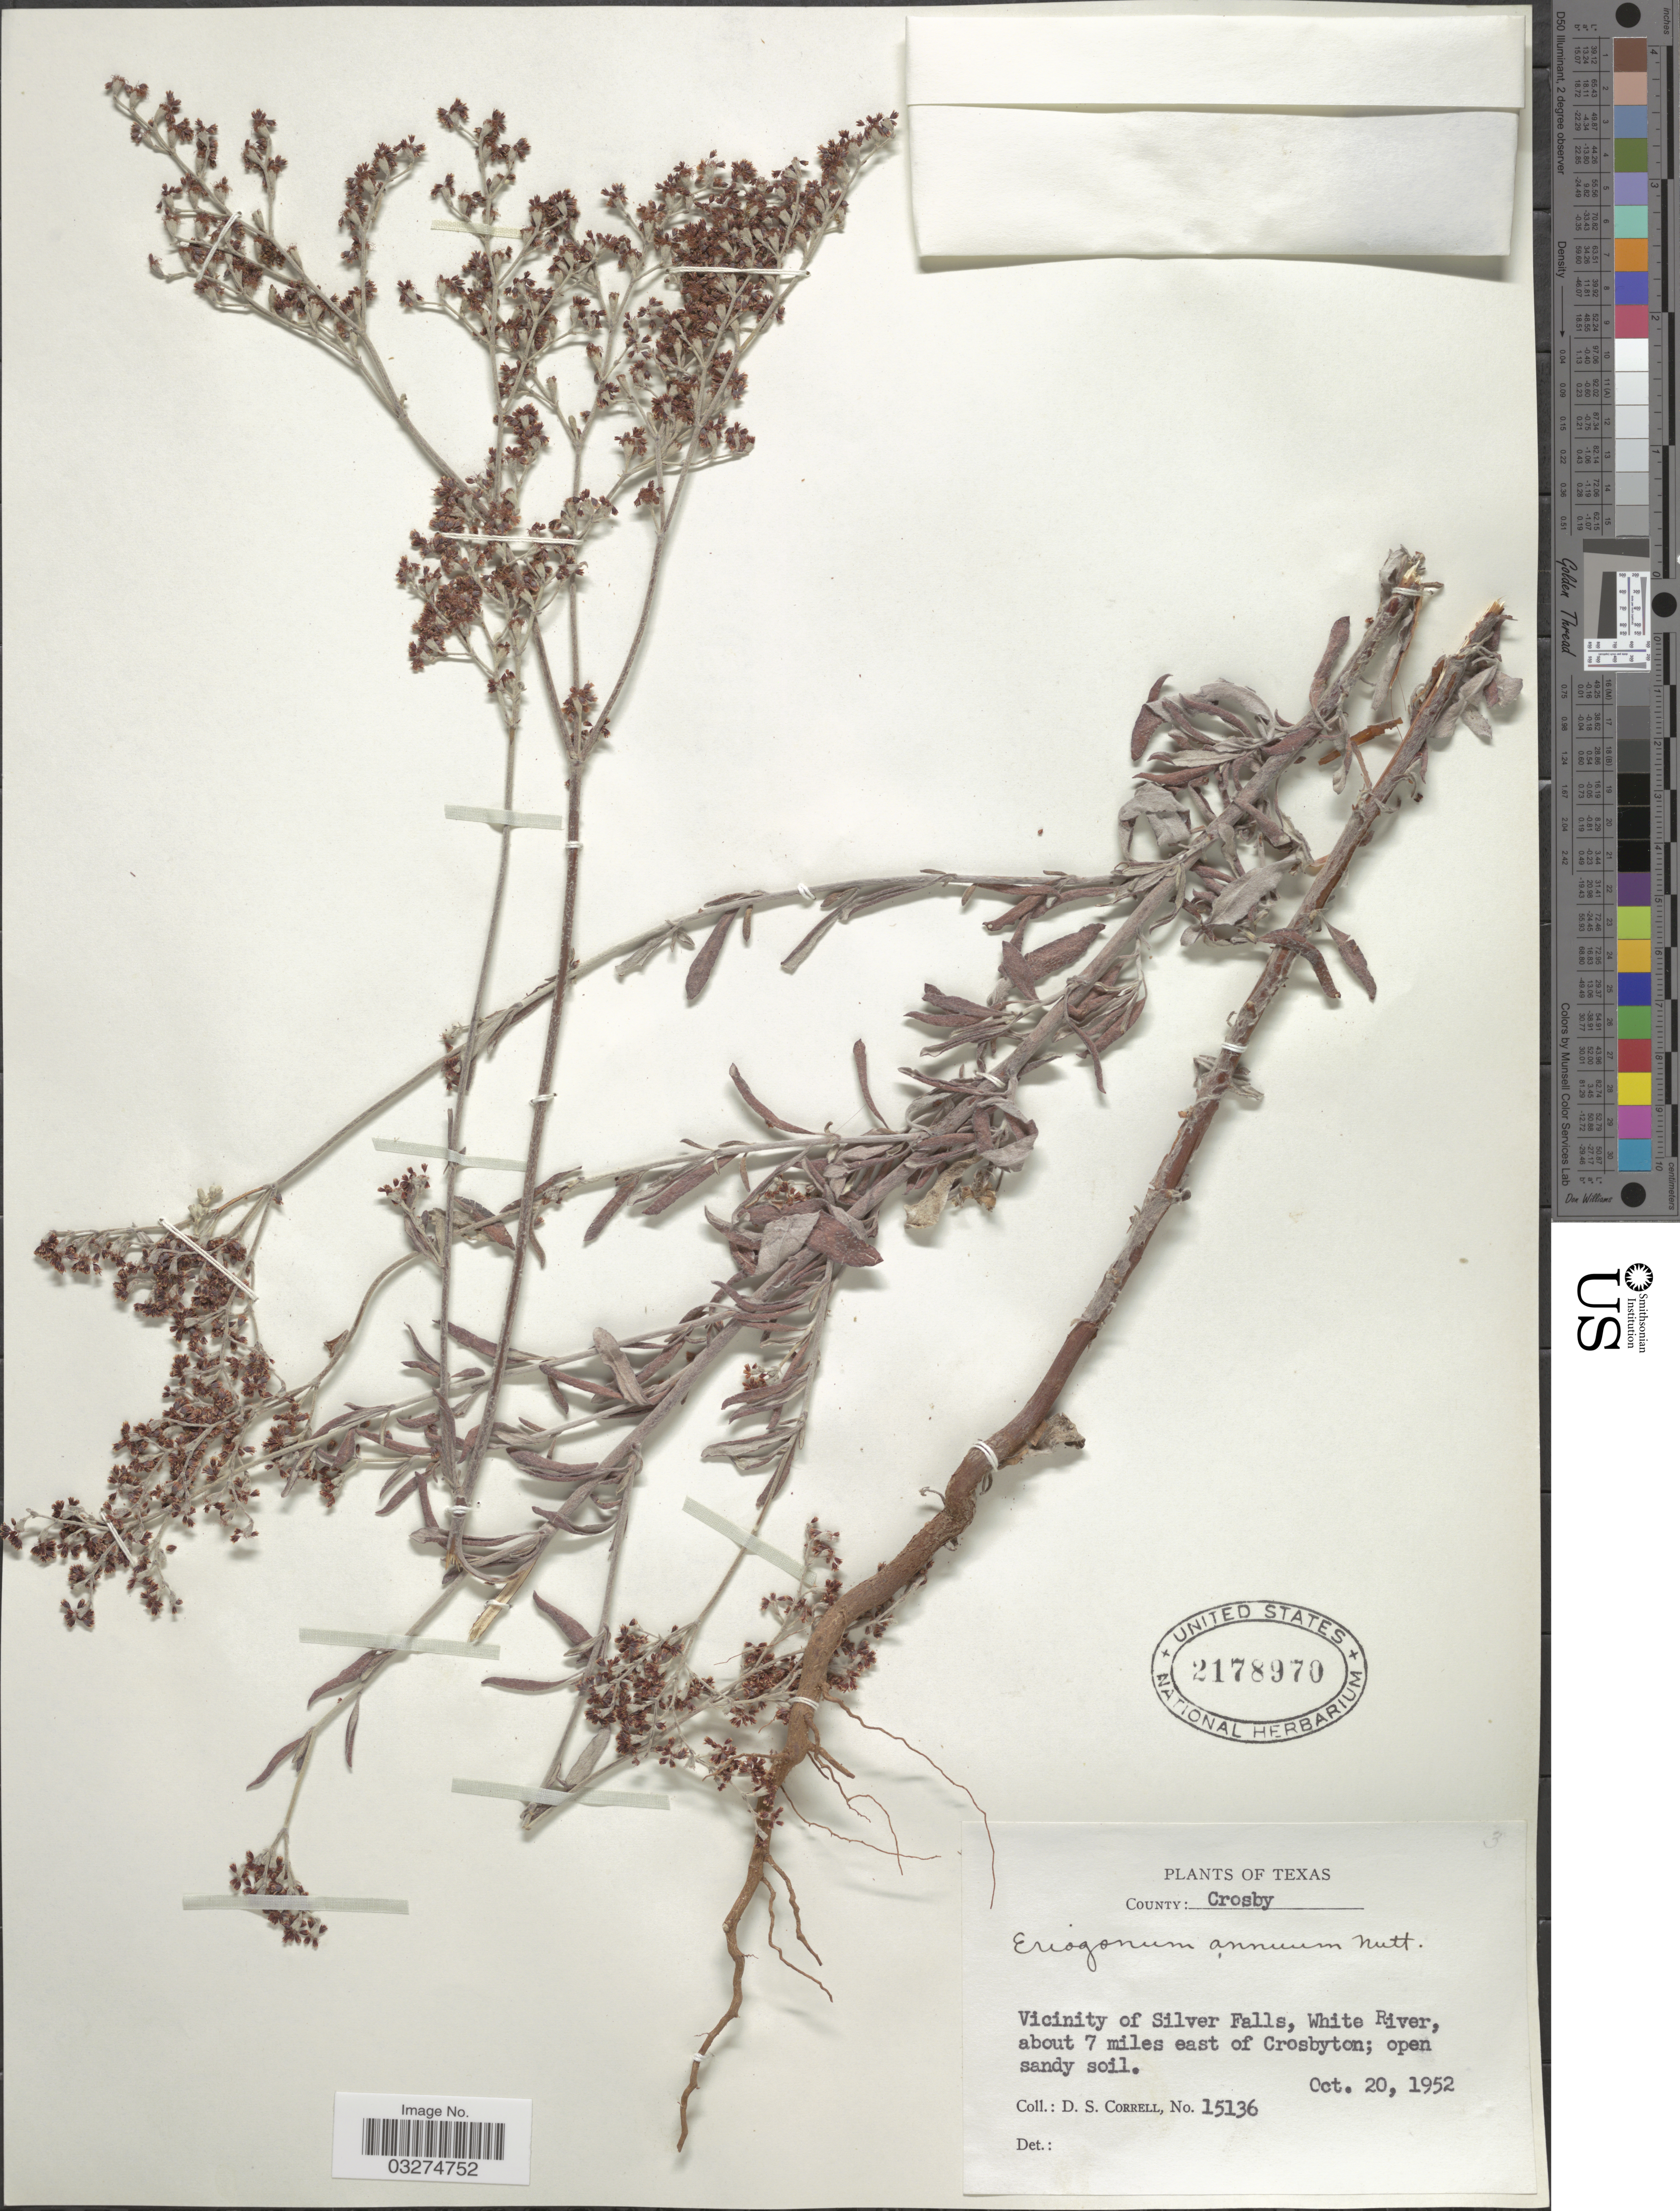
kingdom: Plantae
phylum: Tracheophyta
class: Magnoliopsida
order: Caryophyllales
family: Polygonaceae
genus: Eriogonum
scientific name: Eriogonum annuum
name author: Nutt.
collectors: D. S. Correll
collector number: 15136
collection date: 1952-10-20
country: United States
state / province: Texas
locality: County: Crosby. Vicinity of Silver Falls, White River, about 7 miles east of Crosbyton.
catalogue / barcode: US 2178970